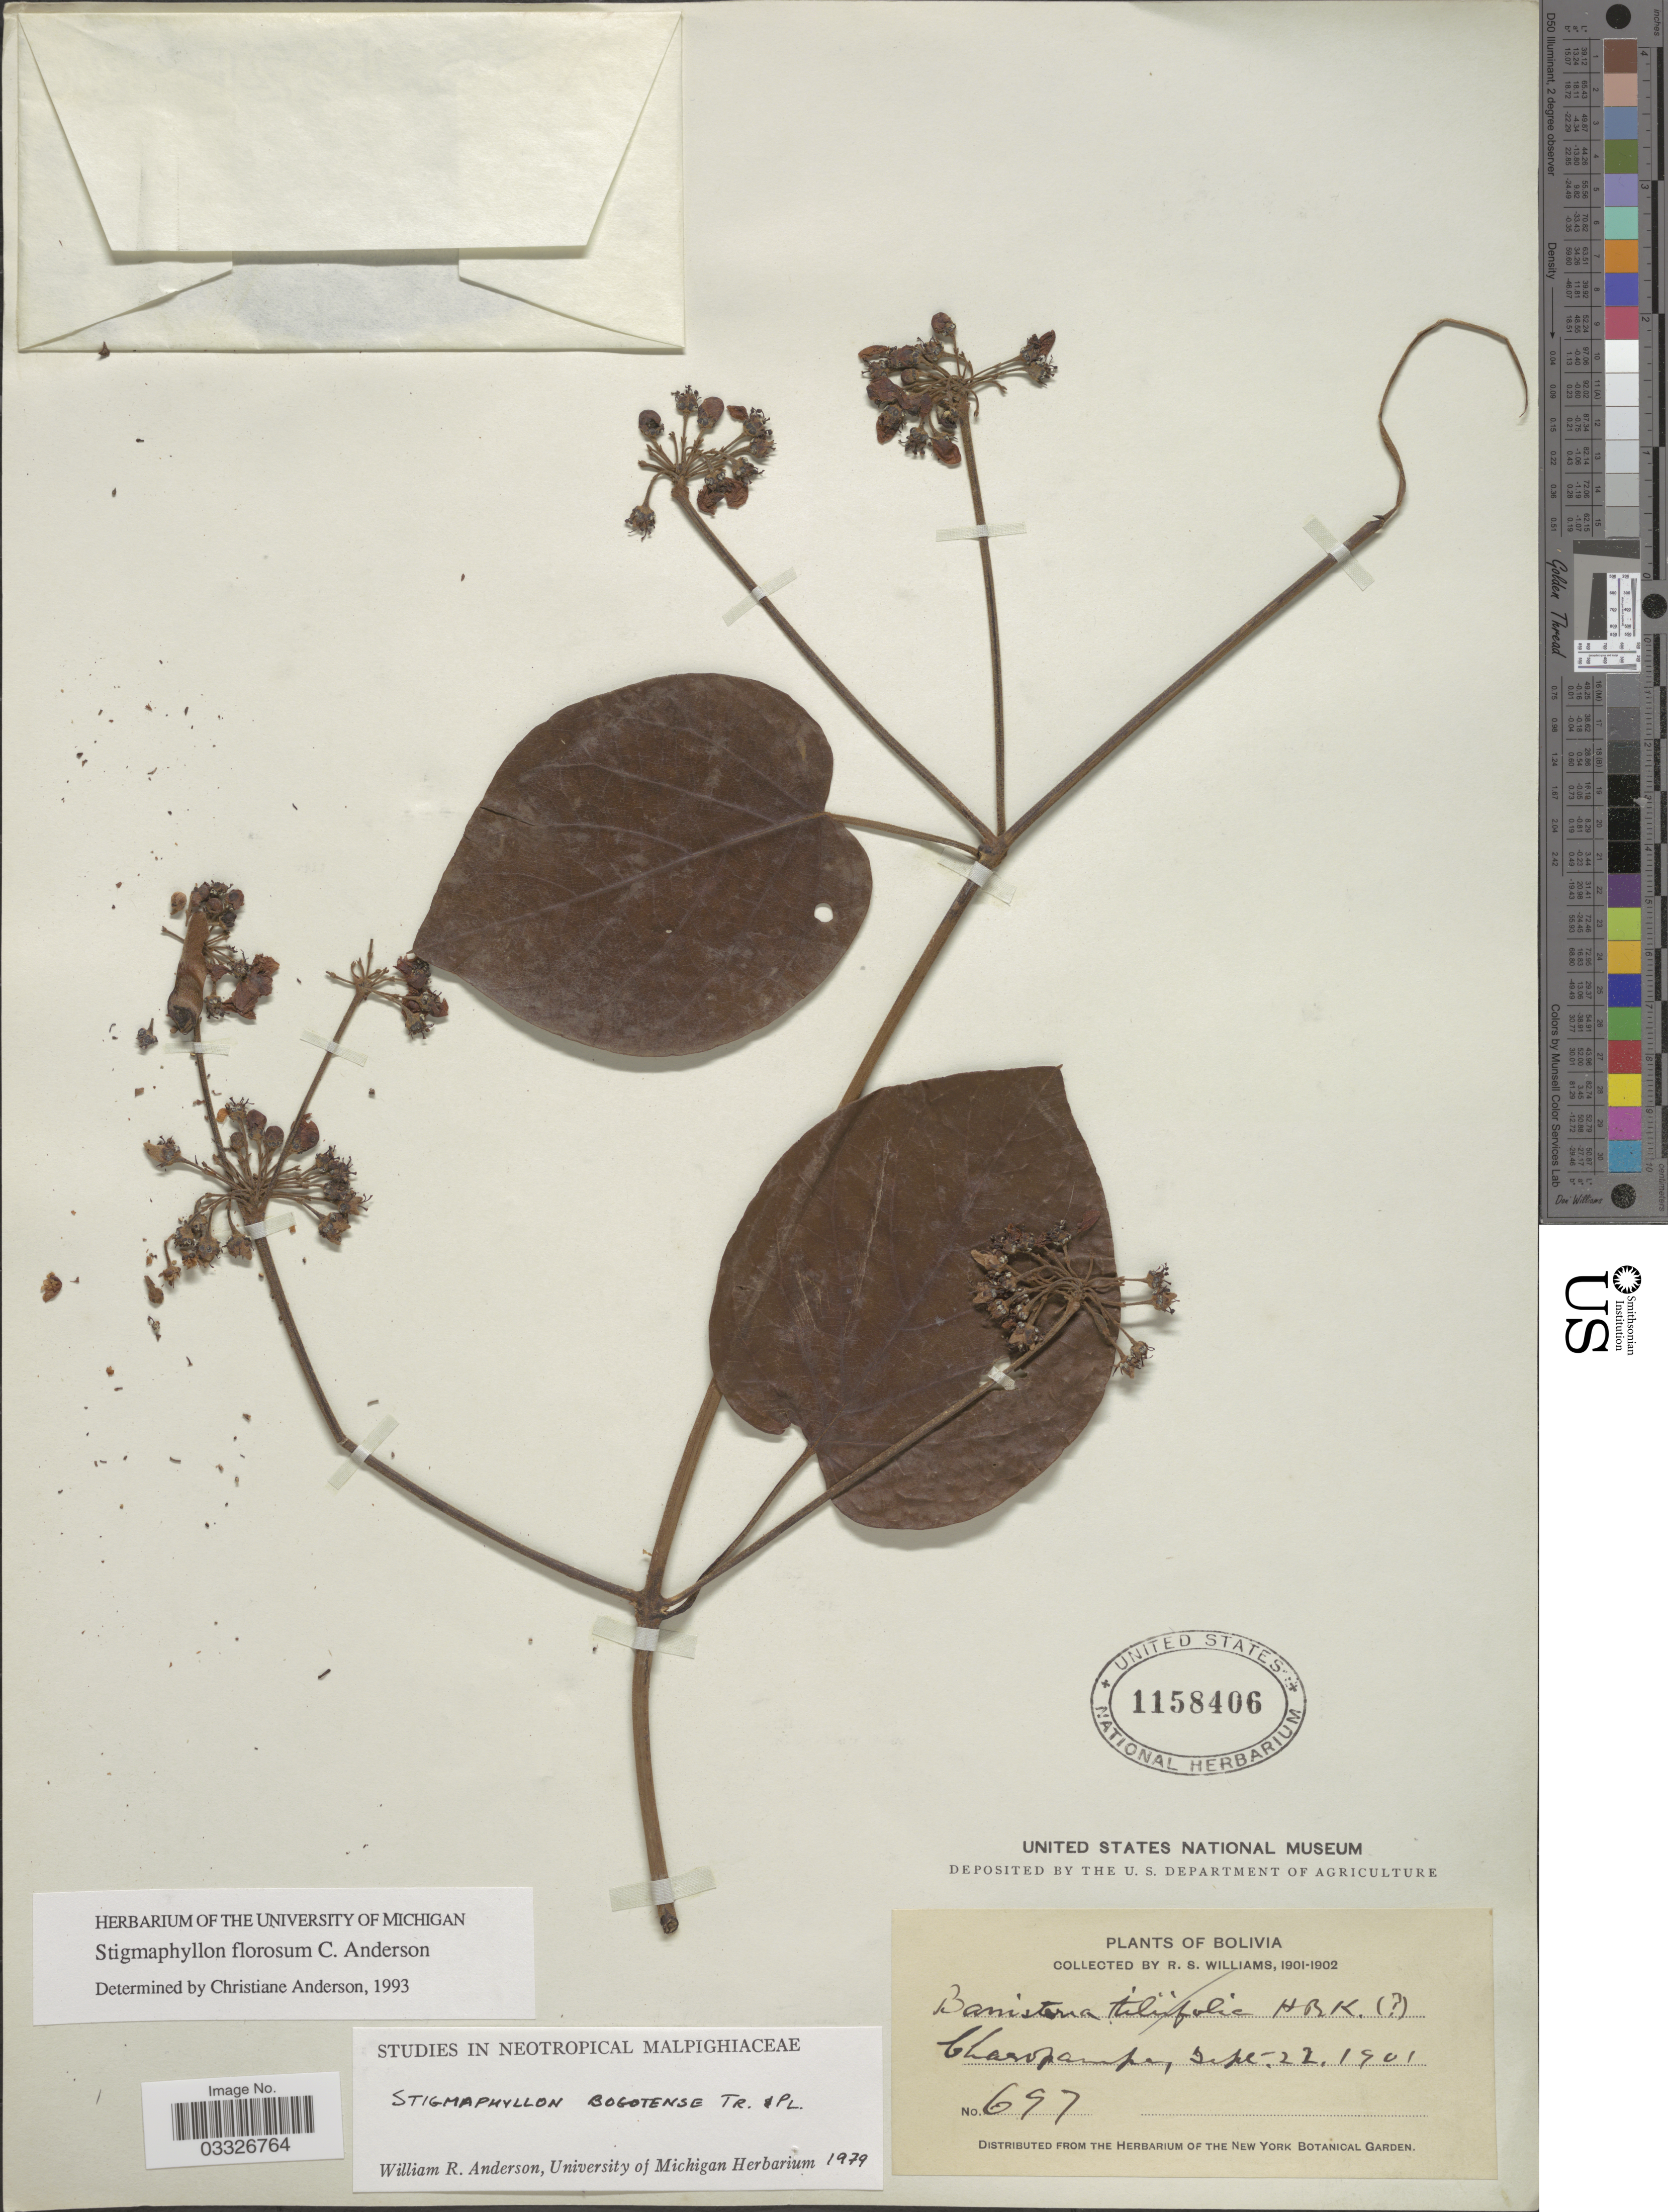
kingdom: Plantae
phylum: Tracheophyta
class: Magnoliopsida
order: Malpighiales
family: Malpighiaceae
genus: Stigmaphyllon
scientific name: Stigmaphyllon florosum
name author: C.E. Anderson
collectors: R. S. Williams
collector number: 697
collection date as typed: Sep. 22, 1901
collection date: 1901-09-22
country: Bolivia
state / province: La Páz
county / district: Larecaja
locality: Charopampa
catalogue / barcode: US 1158406